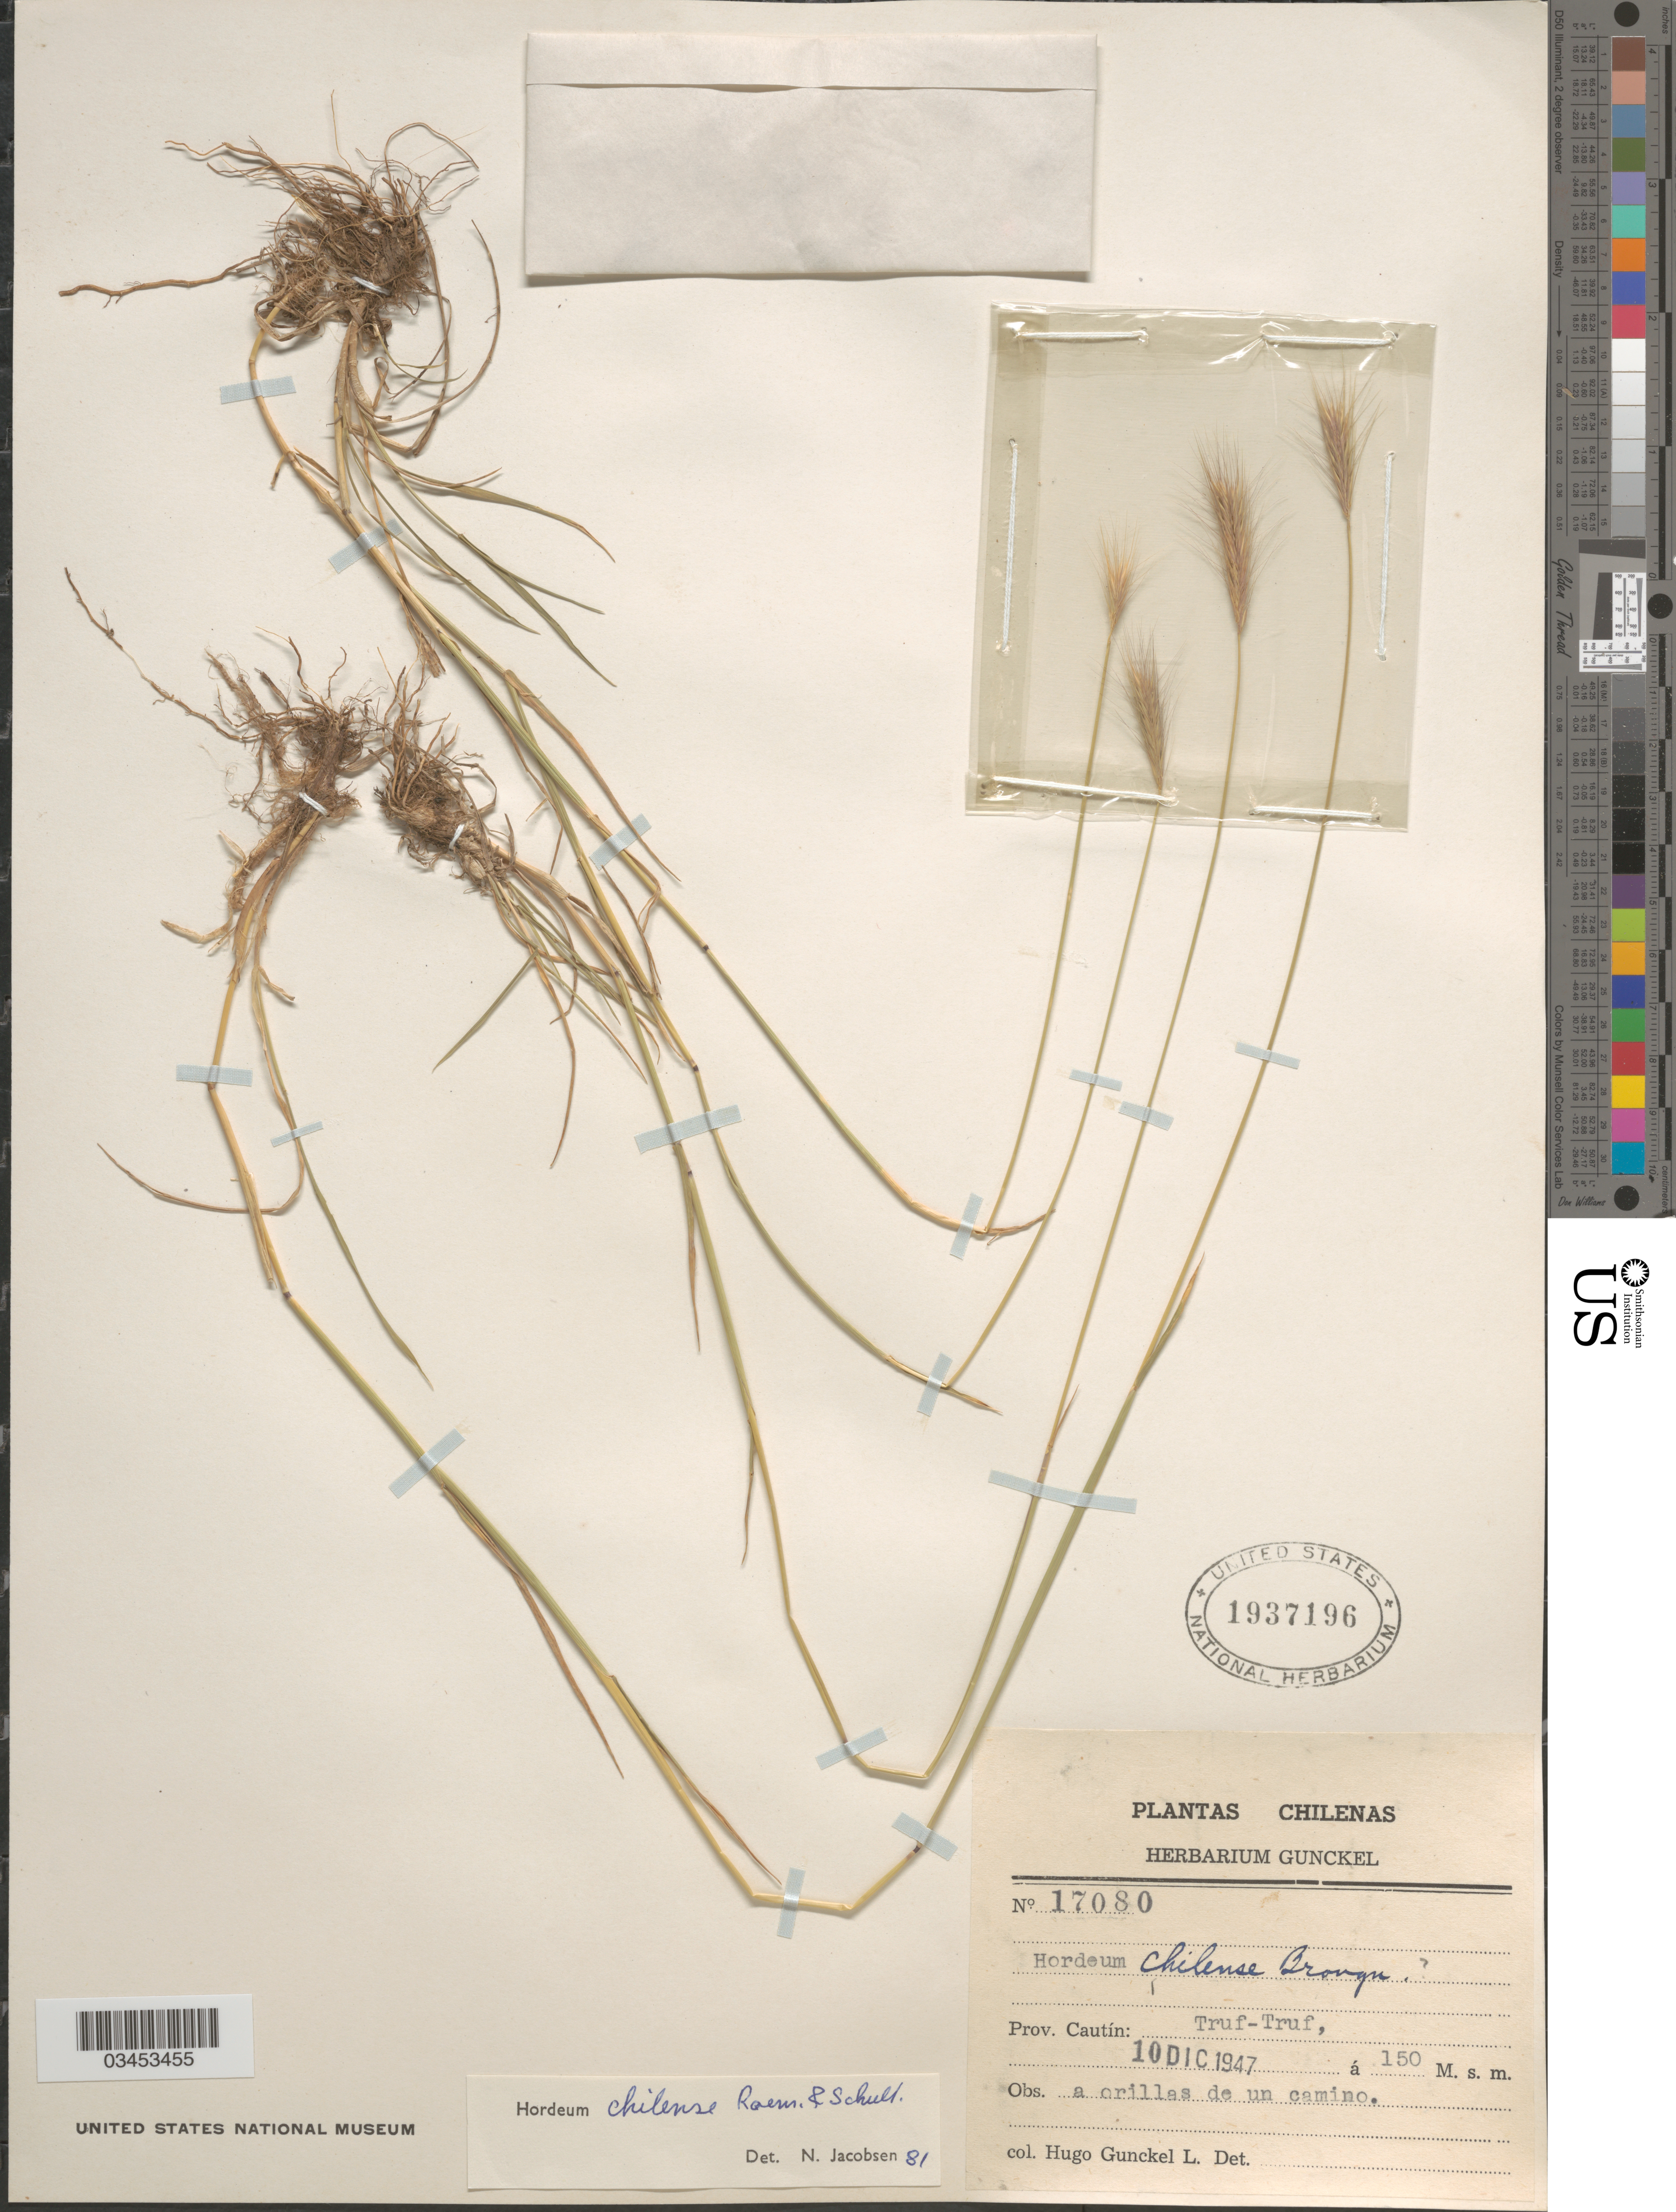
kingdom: Plantae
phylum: Tracheophyta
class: Liliopsida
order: Poales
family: Poaceae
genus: Hordeum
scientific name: Hordeum chilense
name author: Roem. & Schult.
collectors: H. Gunckel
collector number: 17080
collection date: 1947-12-10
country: Chile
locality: Prov. Cautín: Truf-Truf.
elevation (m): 150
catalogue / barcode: US 1937196